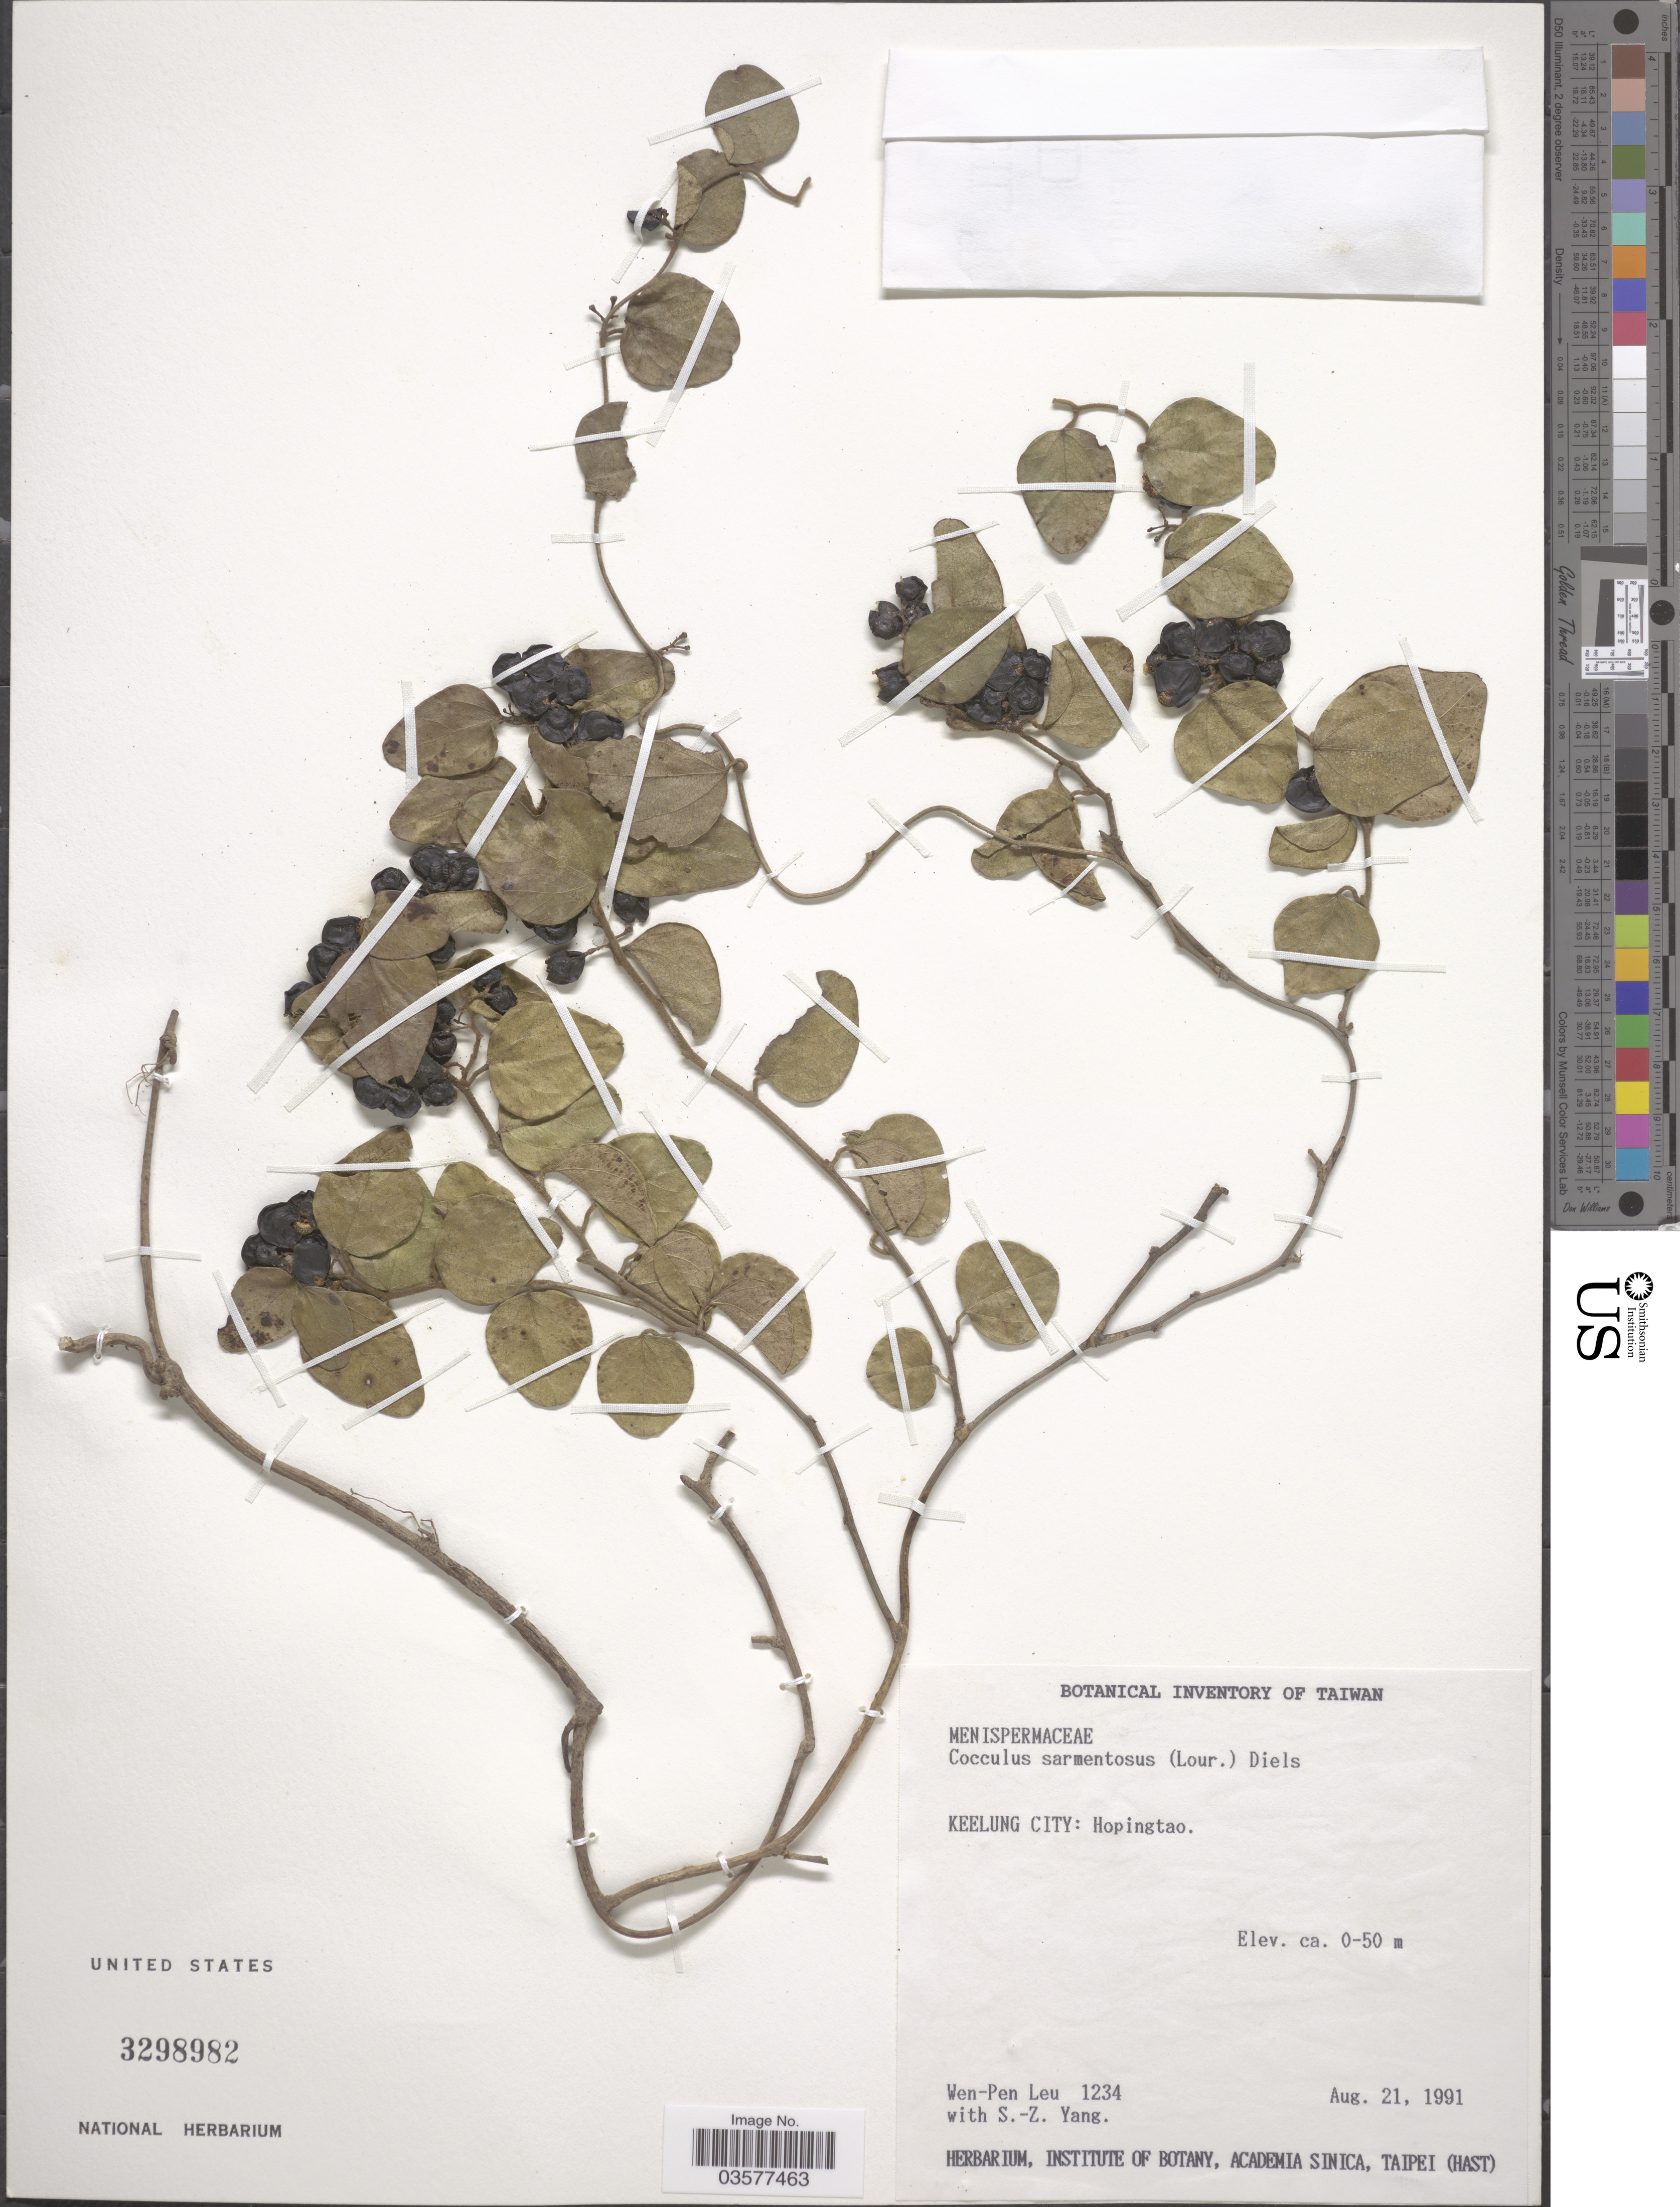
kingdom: Plantae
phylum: Tracheophyta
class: Magnoliopsida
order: Ranunculales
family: Menispermaceae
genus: Cocculus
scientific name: Cocculus sarmentosus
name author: (Lour.) Diels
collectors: W. Leu & S. Yang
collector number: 1234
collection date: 1991-08-21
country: Taiwan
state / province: Keelung City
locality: Hopingtao.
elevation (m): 0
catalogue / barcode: US 3298982